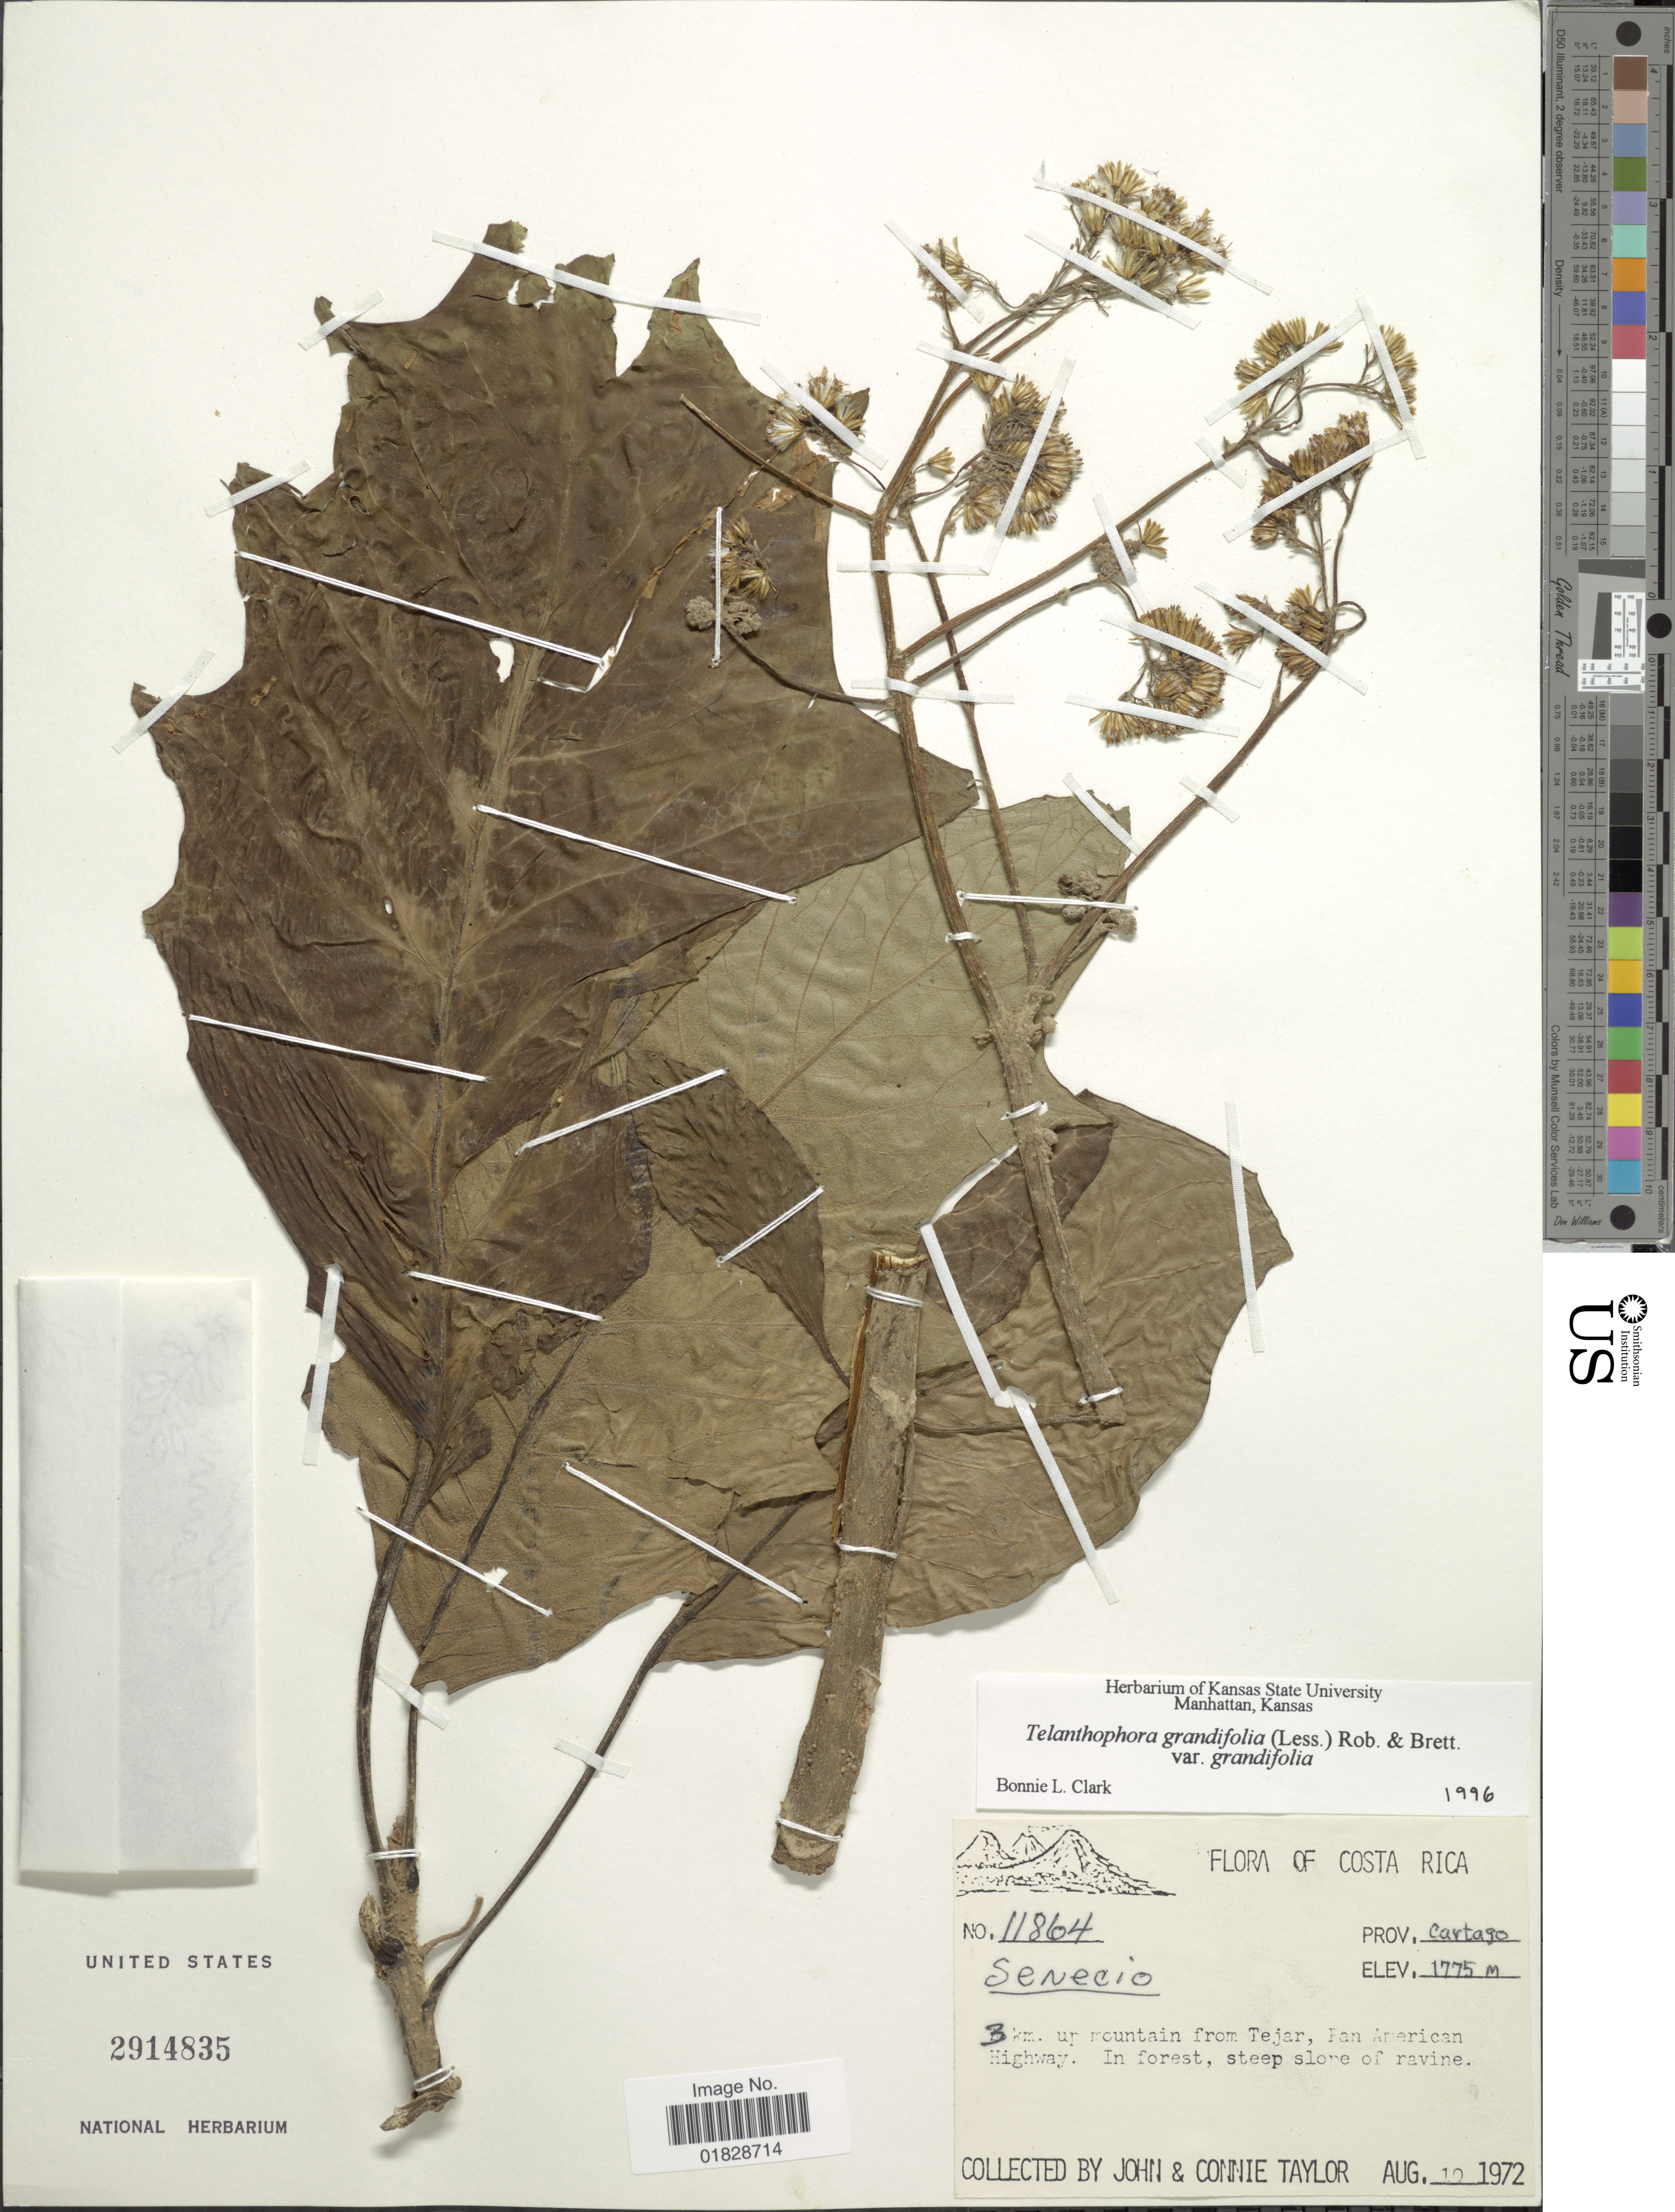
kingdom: Plantae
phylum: Tracheophyta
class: Magnoliopsida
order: Asterales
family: Asteraceae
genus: Telanthophora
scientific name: Telanthophora grandifolia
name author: (Less.) H. Rob. & Brettell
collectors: J. Taylor & C. Taylor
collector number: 11864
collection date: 1972-08-10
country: Costa Rica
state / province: Cartago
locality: Prov. Cartago. 3 km. up mountain from Tejar, Pan American Highway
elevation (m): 1775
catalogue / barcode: US 2914835